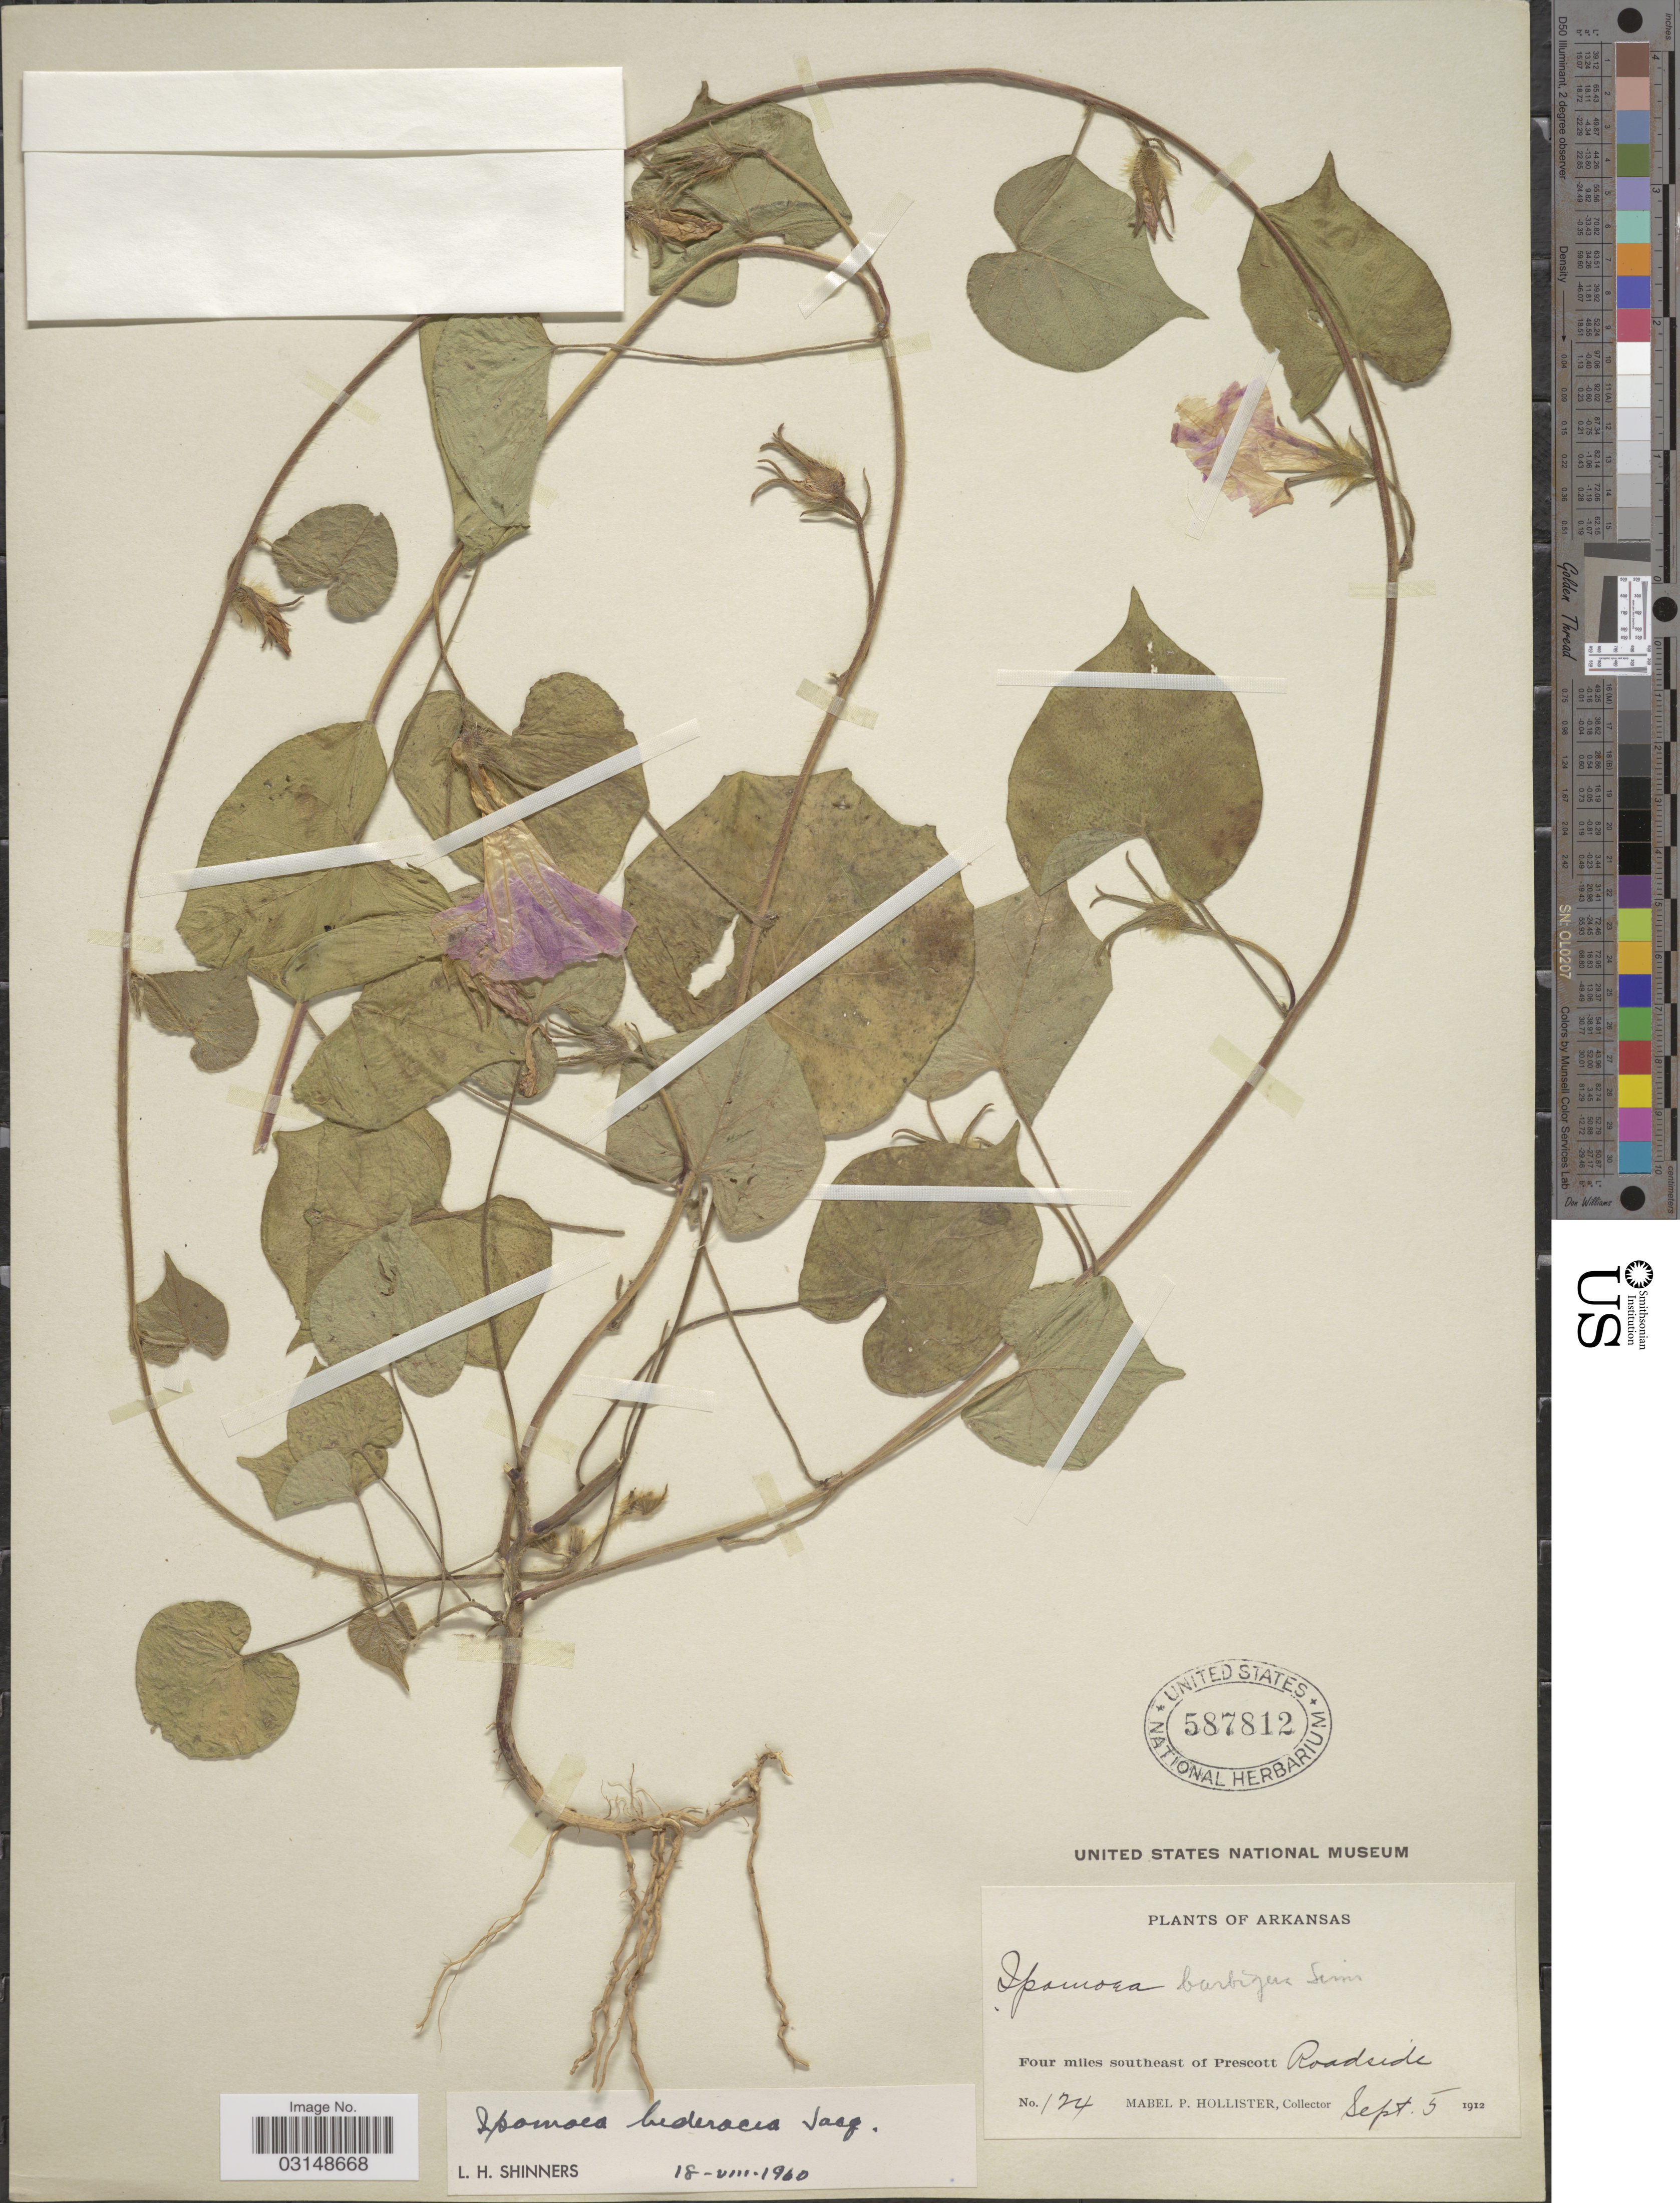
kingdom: Plantae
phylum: Tracheophyta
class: Magnoliopsida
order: Solanales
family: Convolvulaceae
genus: Ipomoea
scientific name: Ipomoea hederacea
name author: Jacq.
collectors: M. Hollister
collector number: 124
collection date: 1912-09-05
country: United States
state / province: Arkansas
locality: Four miles southeast of Prescott, Roadside.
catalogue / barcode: US 587812